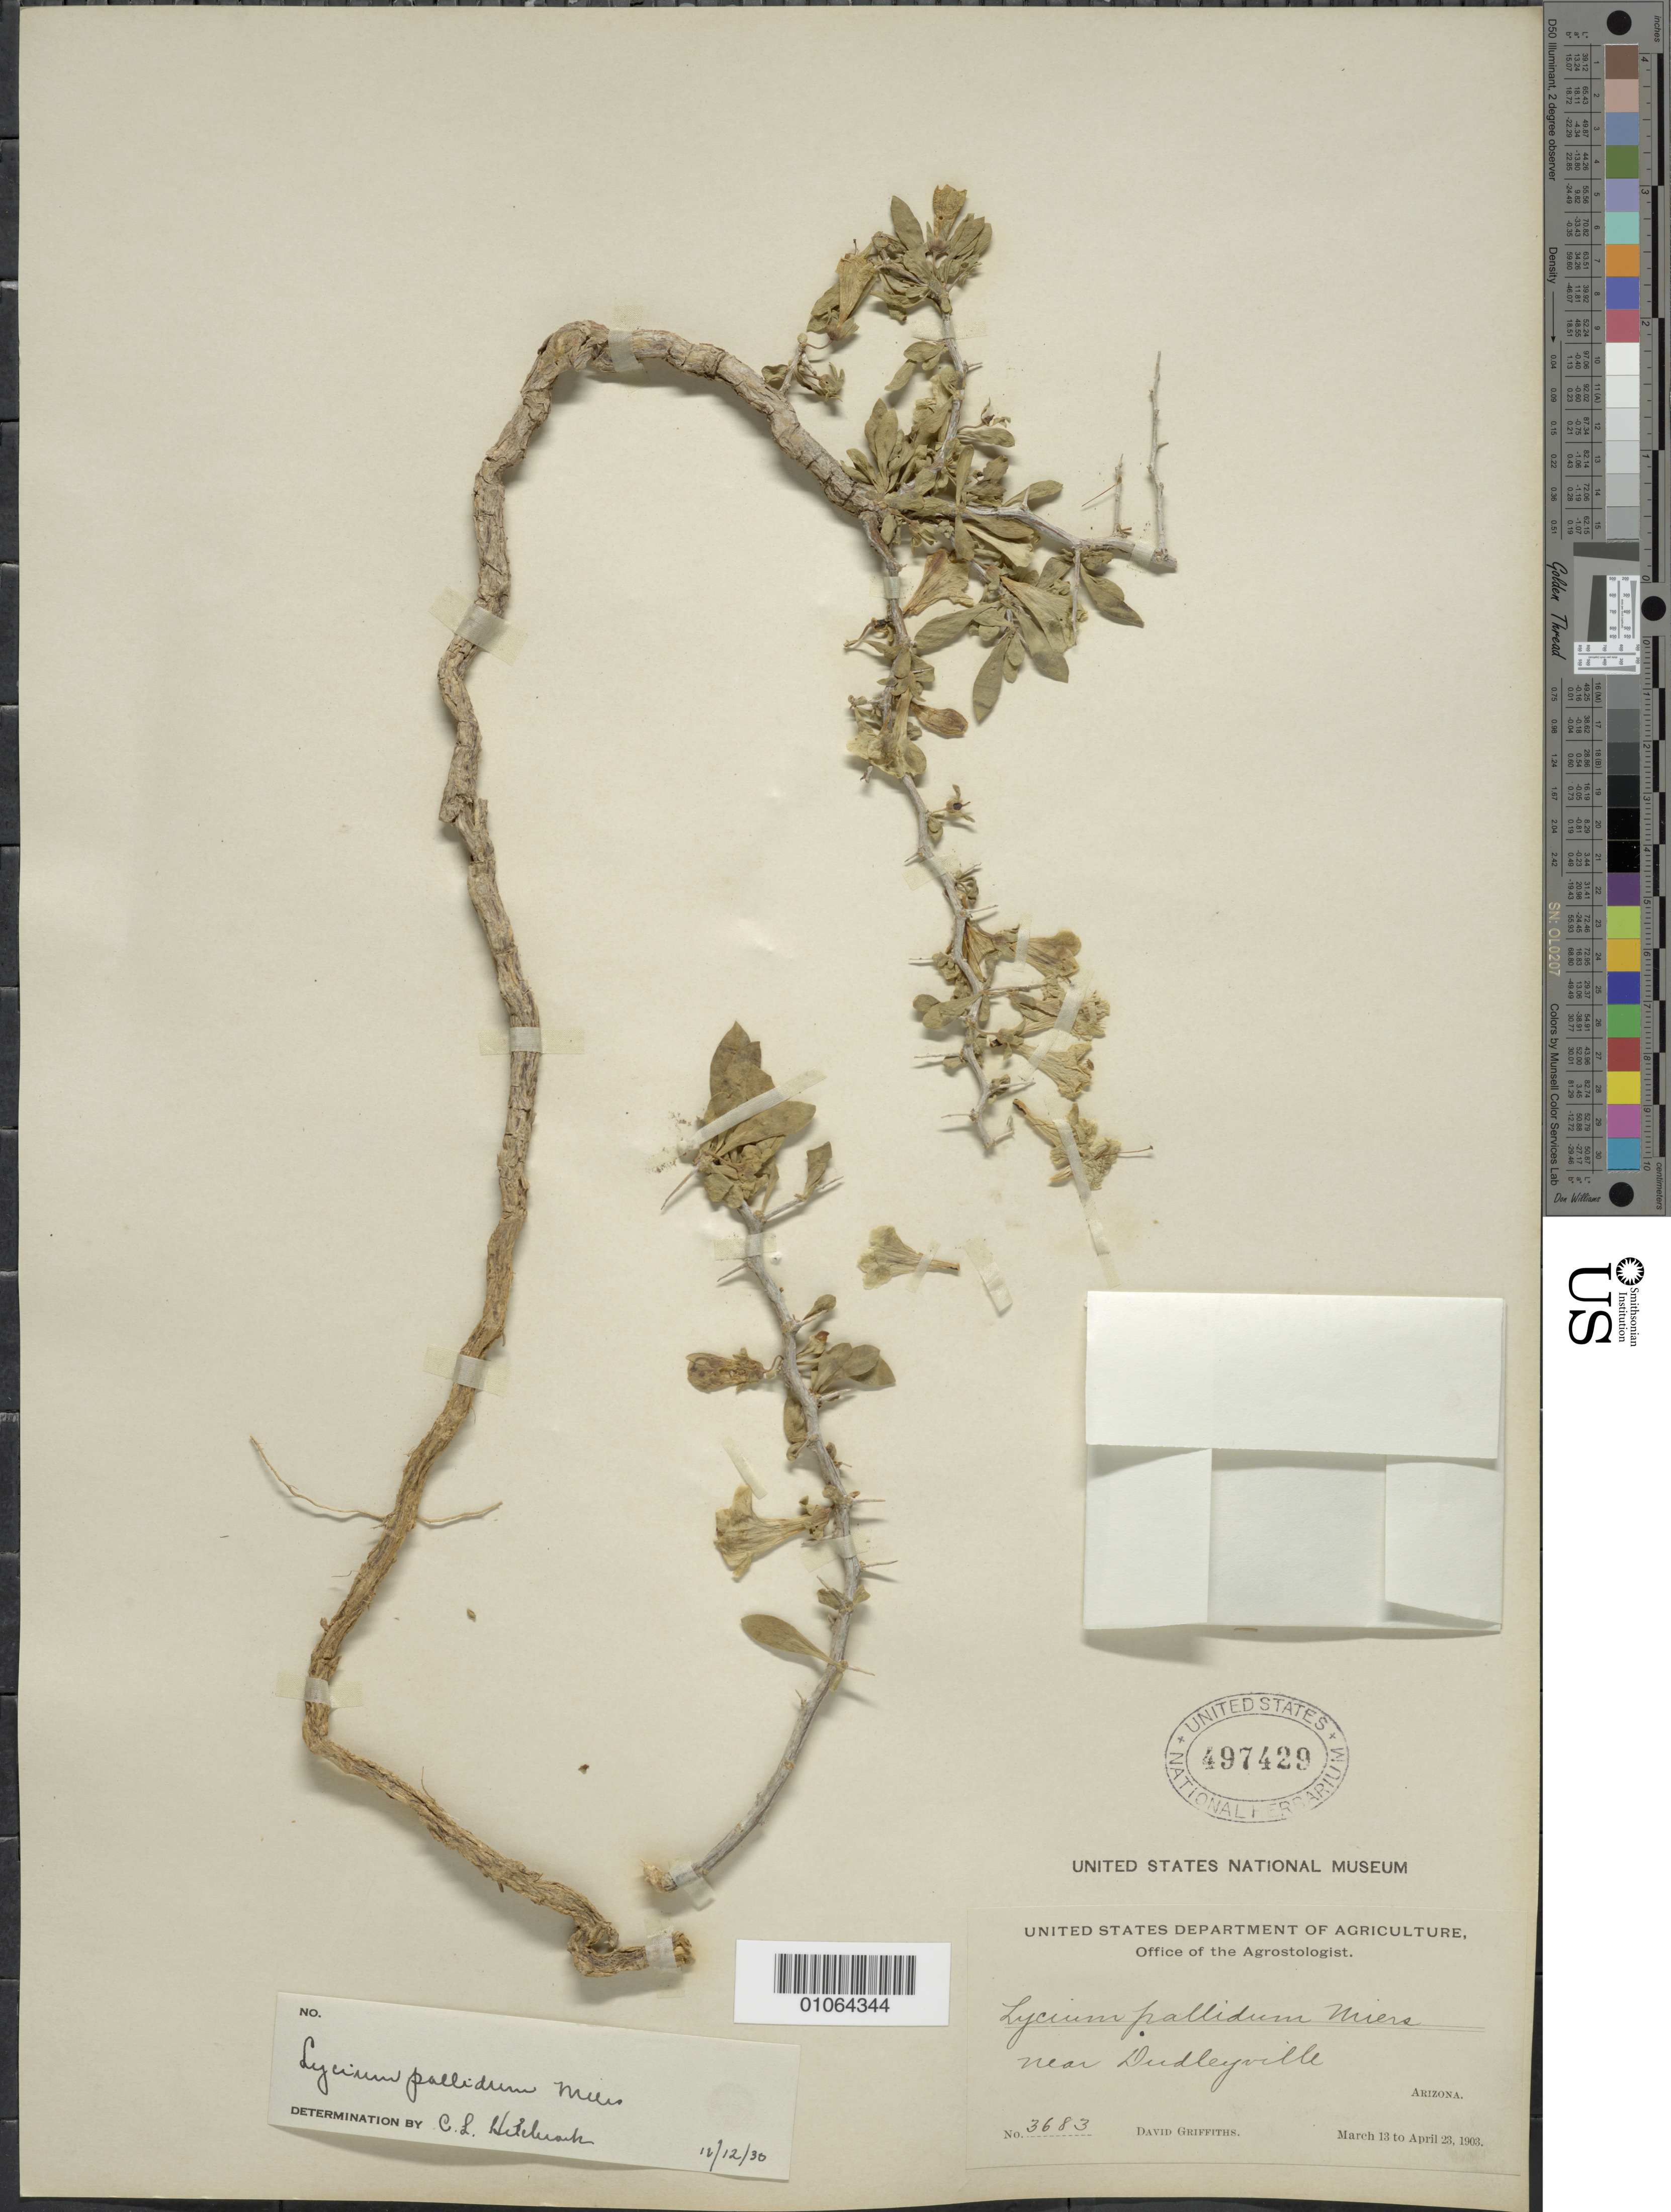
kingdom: Plantae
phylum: Tracheophyta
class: Magnoliopsida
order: Solanales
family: Solanaceae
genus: Lycium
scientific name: Lycium pallidum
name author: Miers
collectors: D. Griffiths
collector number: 3683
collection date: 1903-03-13/1903-04-23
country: United States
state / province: Arizona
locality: Near Dudleyville.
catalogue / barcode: US 497429